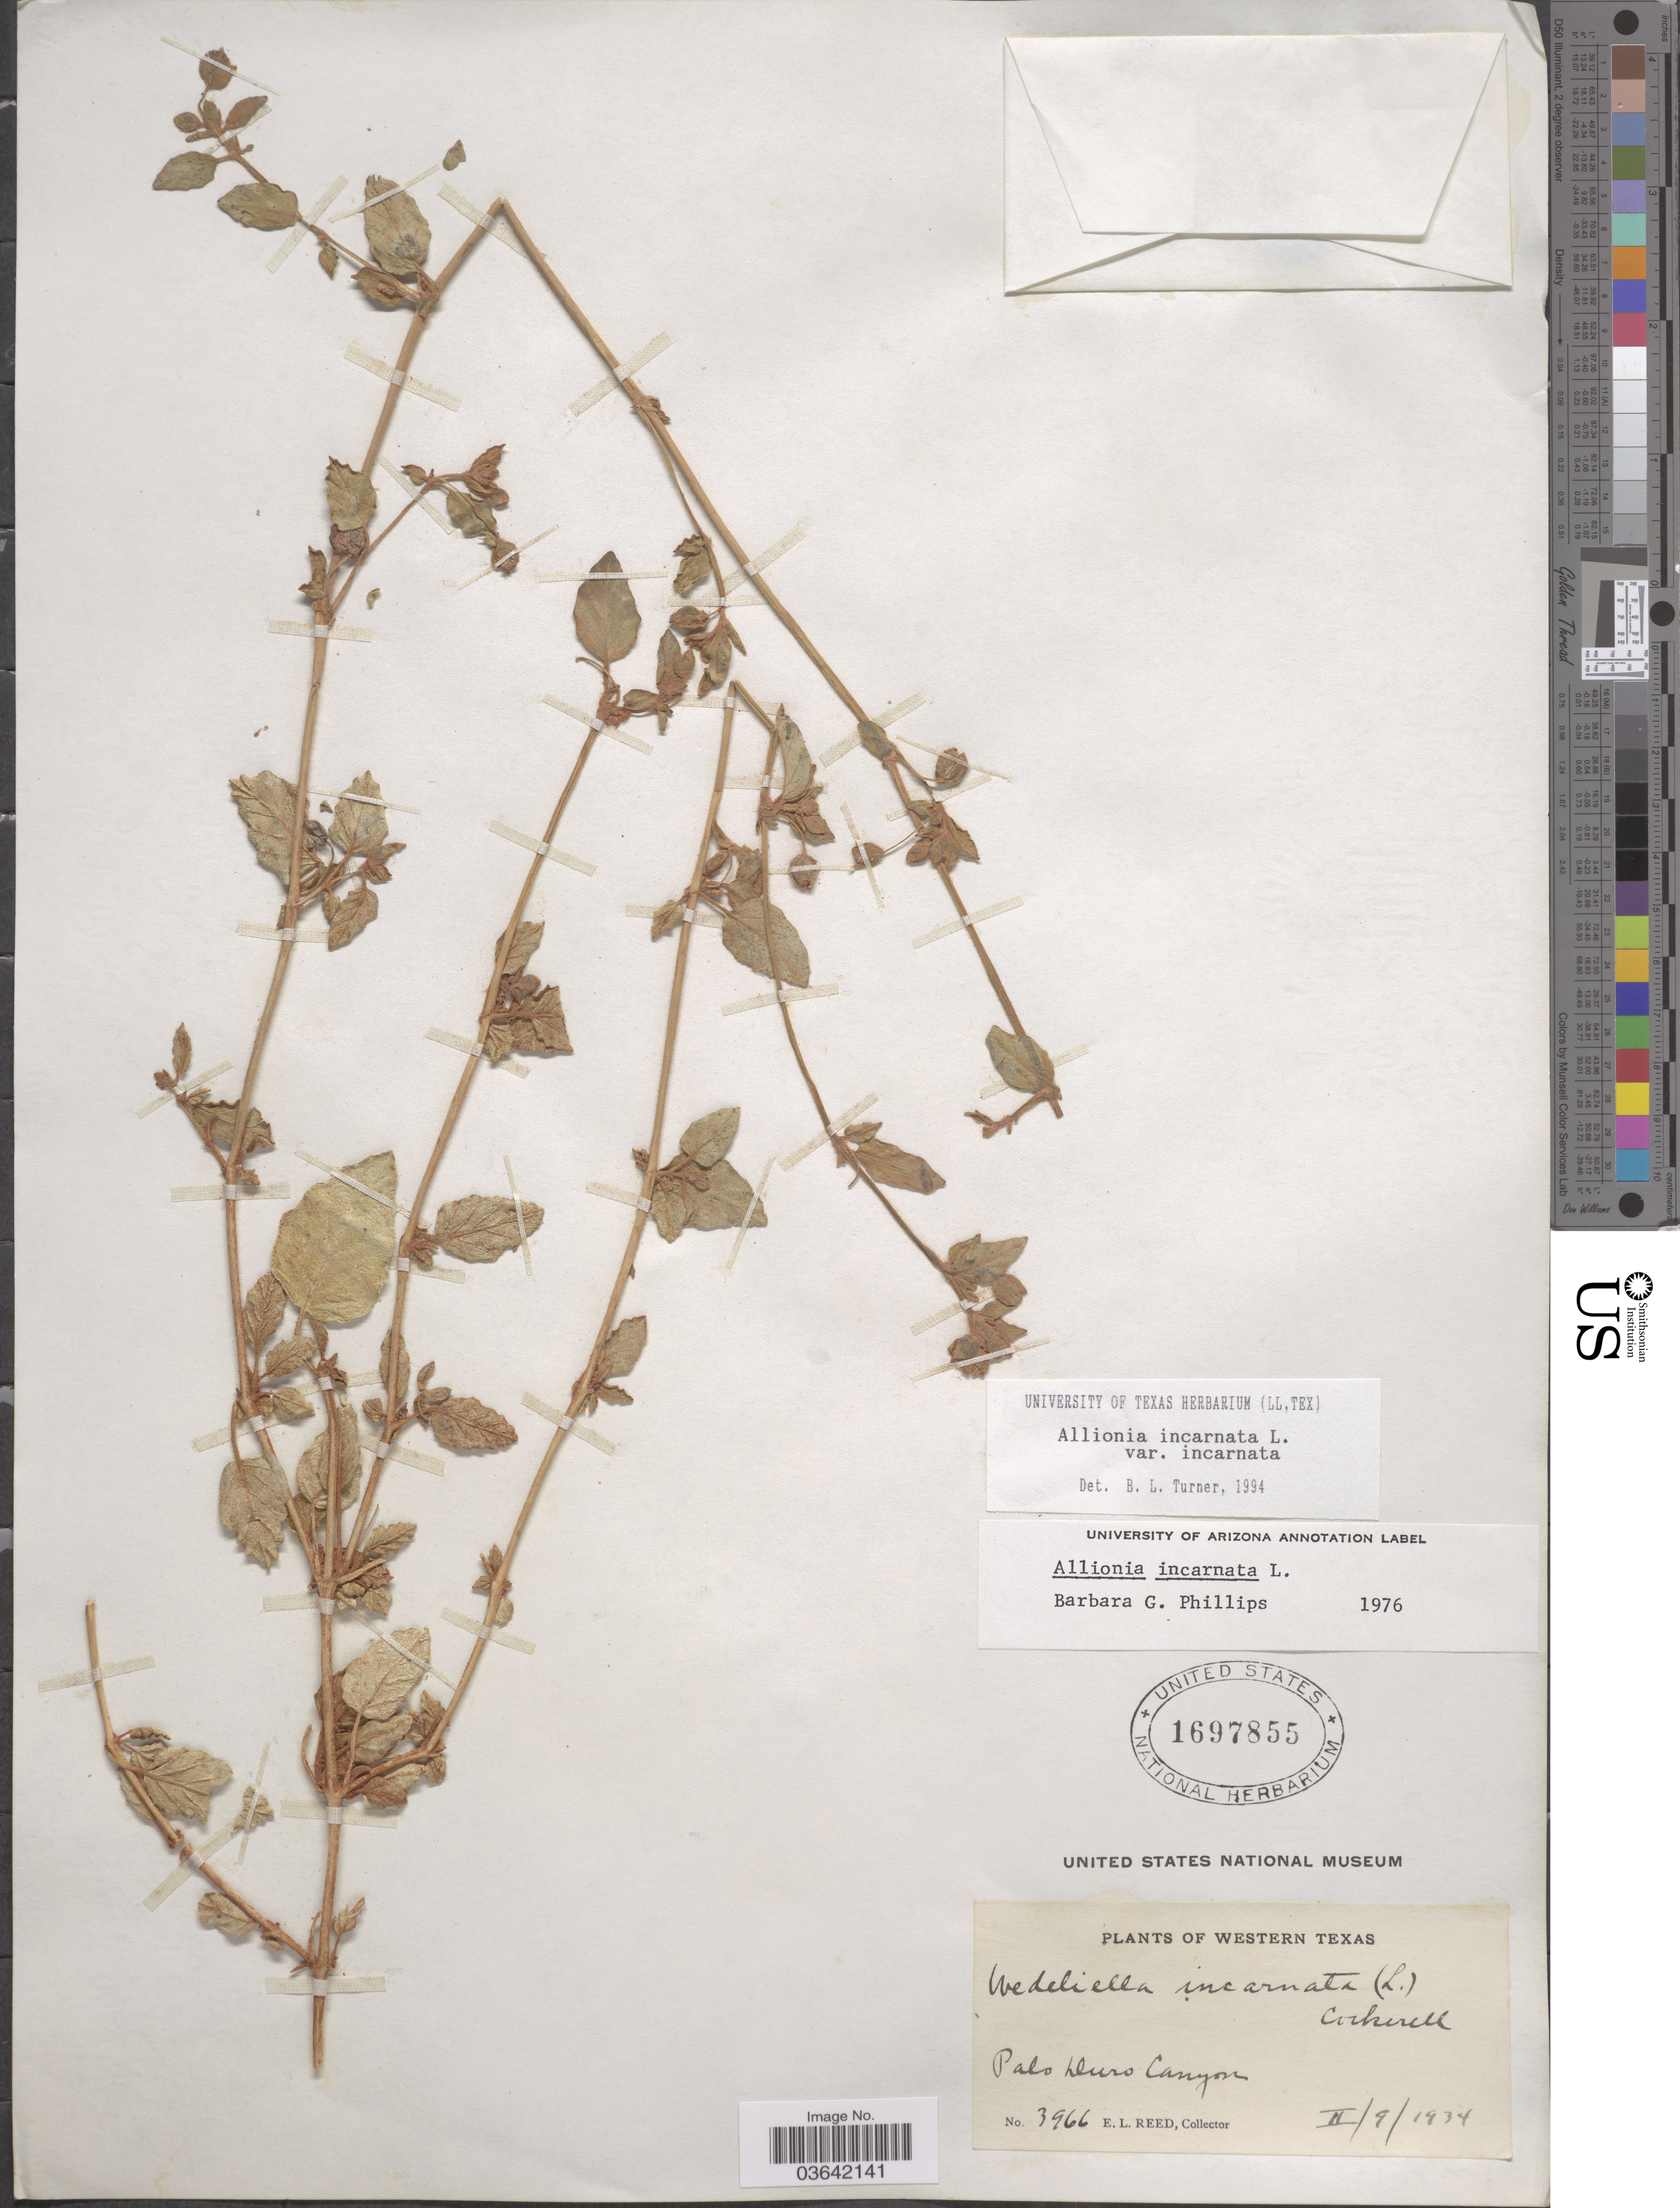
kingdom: Plantae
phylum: Tracheophyta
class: Magnoliopsida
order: Caryophyllales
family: Nyctaginaceae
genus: Allionia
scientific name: Allionia incarnata var. incarnata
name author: L.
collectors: E. Reed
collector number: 3966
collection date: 1934-02-09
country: United States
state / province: Texas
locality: Western Texas. Palo Duro Canyon.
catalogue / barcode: US 1697855